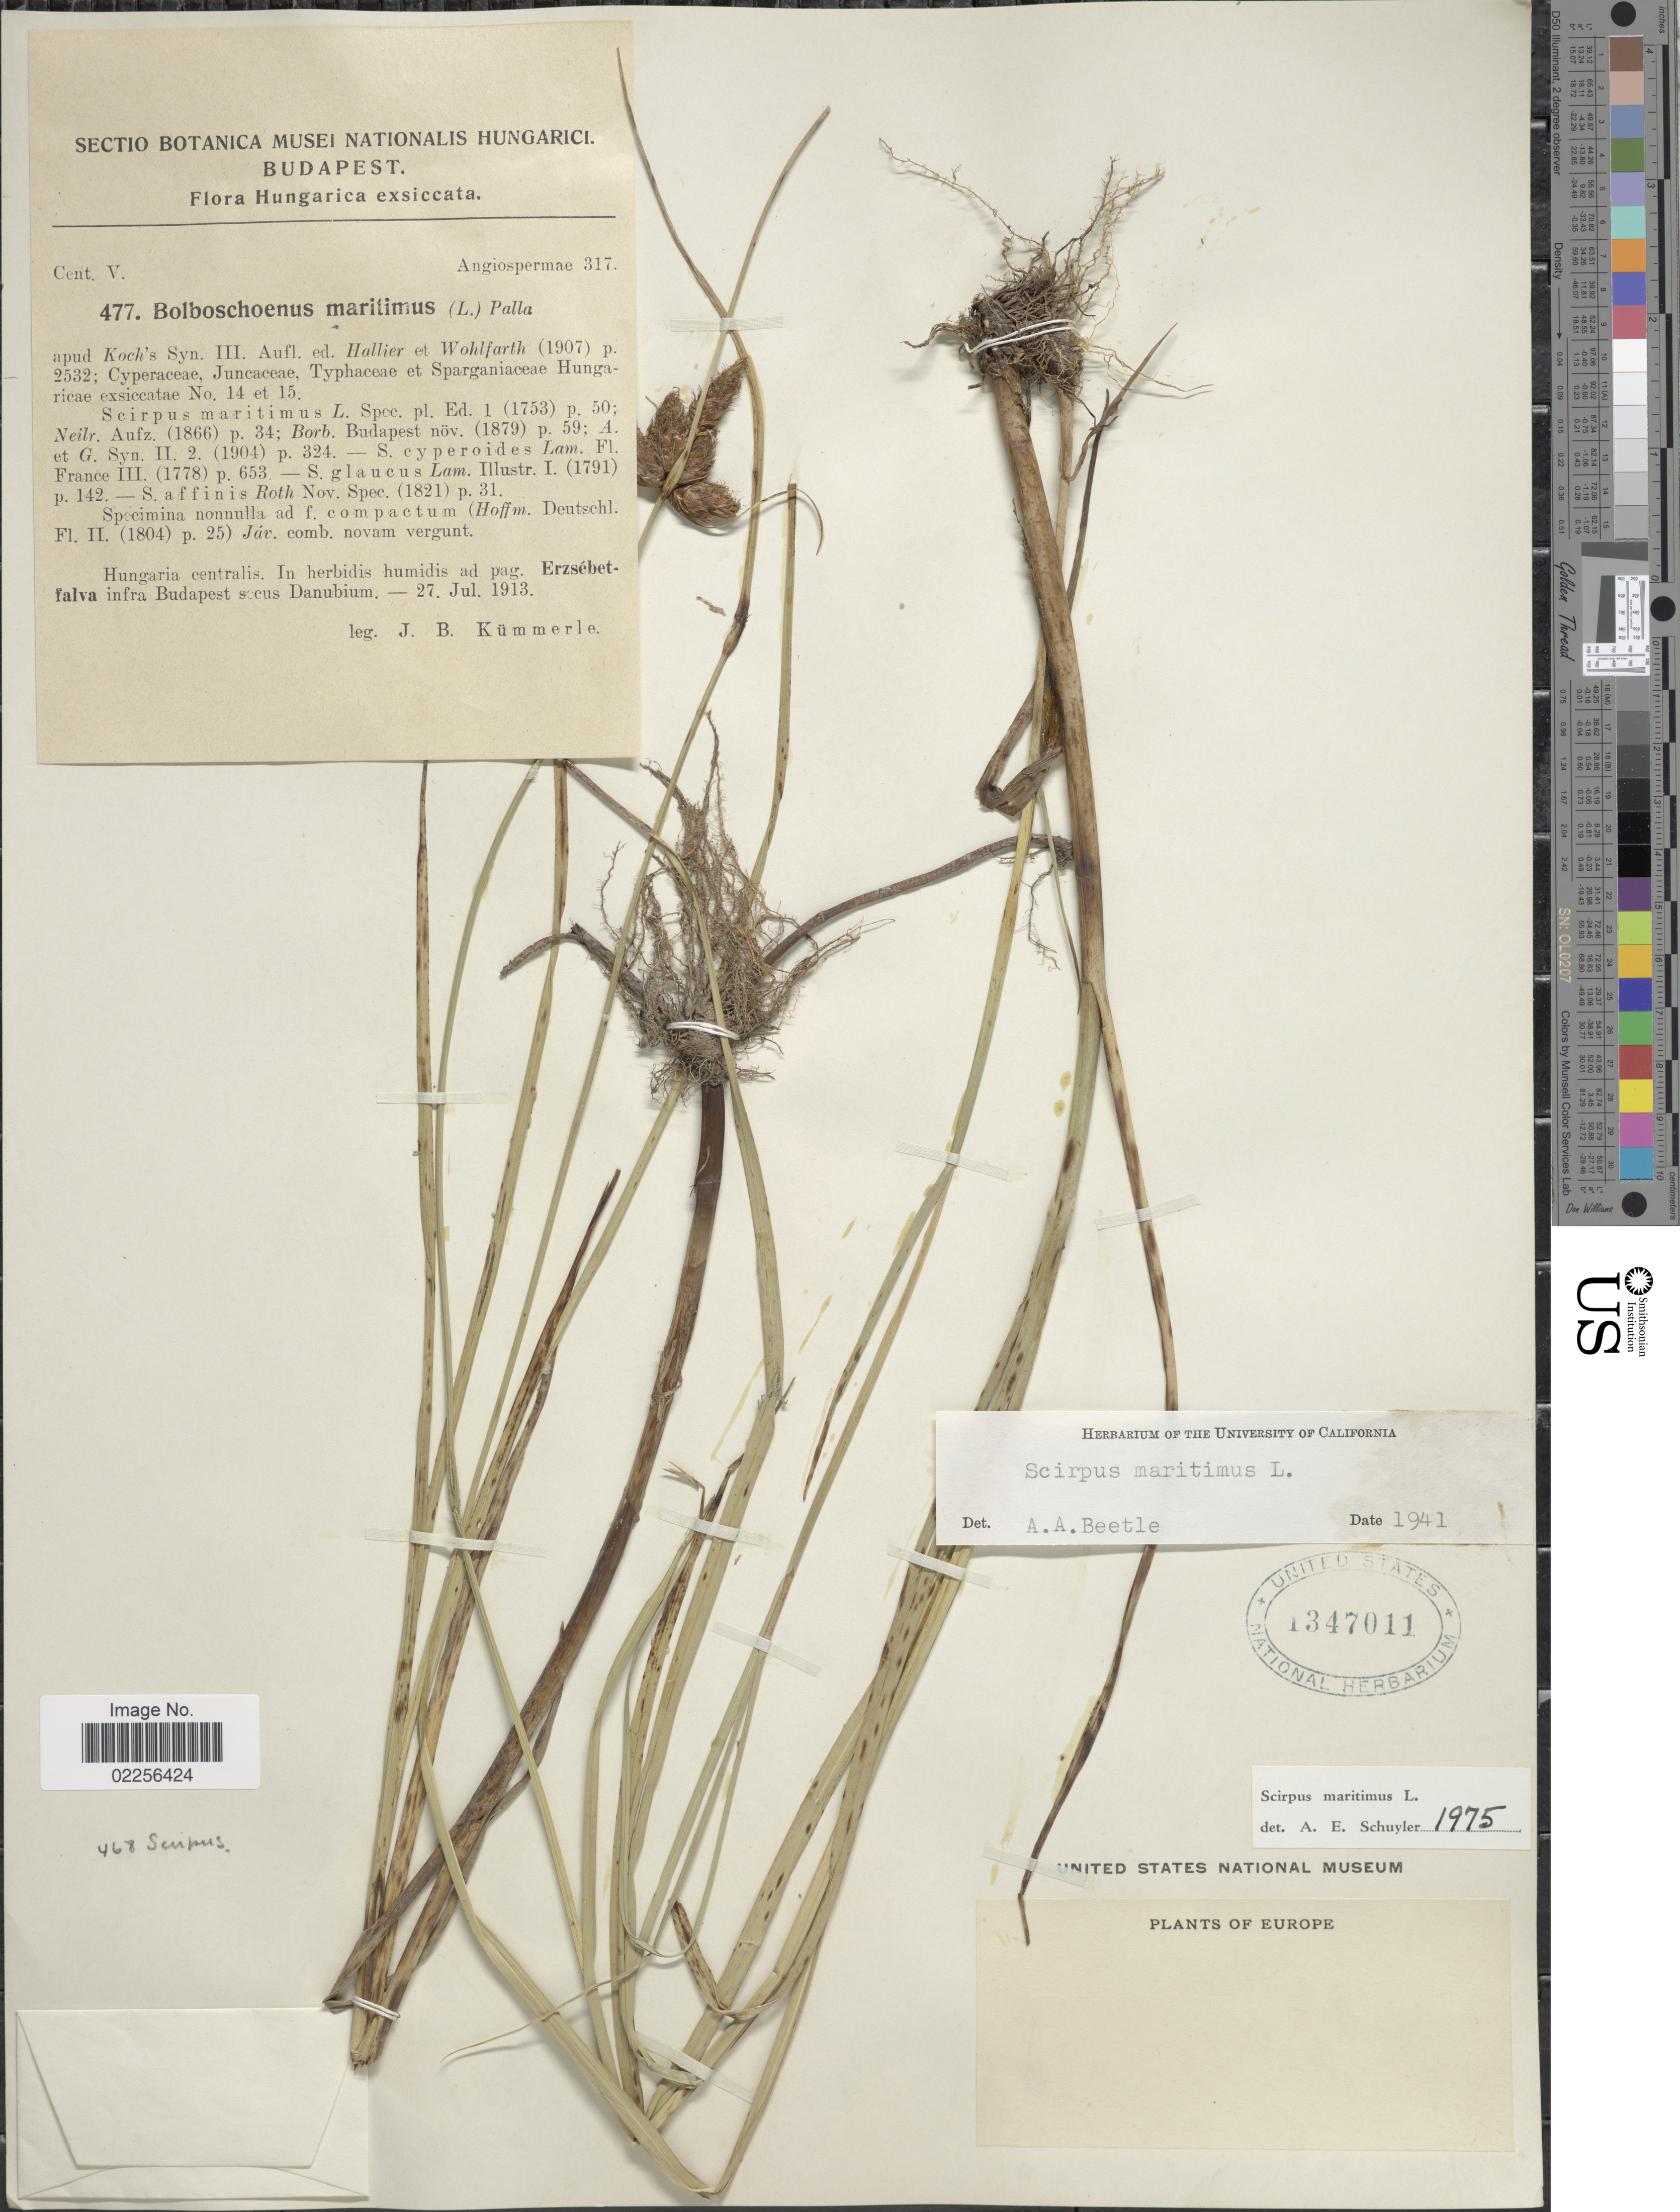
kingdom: Plantae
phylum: Tracheophyta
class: Liliopsida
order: Poales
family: Cyperaceae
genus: Bolboschoenus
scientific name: Bolboschoenus maritimus subsp. maritimus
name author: (L.) Palla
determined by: Strong, Mark T., (BOT), Smithsonian Institution - National Museum of Natural History (UNITED STATES)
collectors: J. Kummerle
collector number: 477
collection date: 1913-07-27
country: Hungary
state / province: Budapest, Capital District of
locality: Hungaria centralis, ad pag. Erzsebetfalva infra Budapest secus Danubium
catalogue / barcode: US 1347011